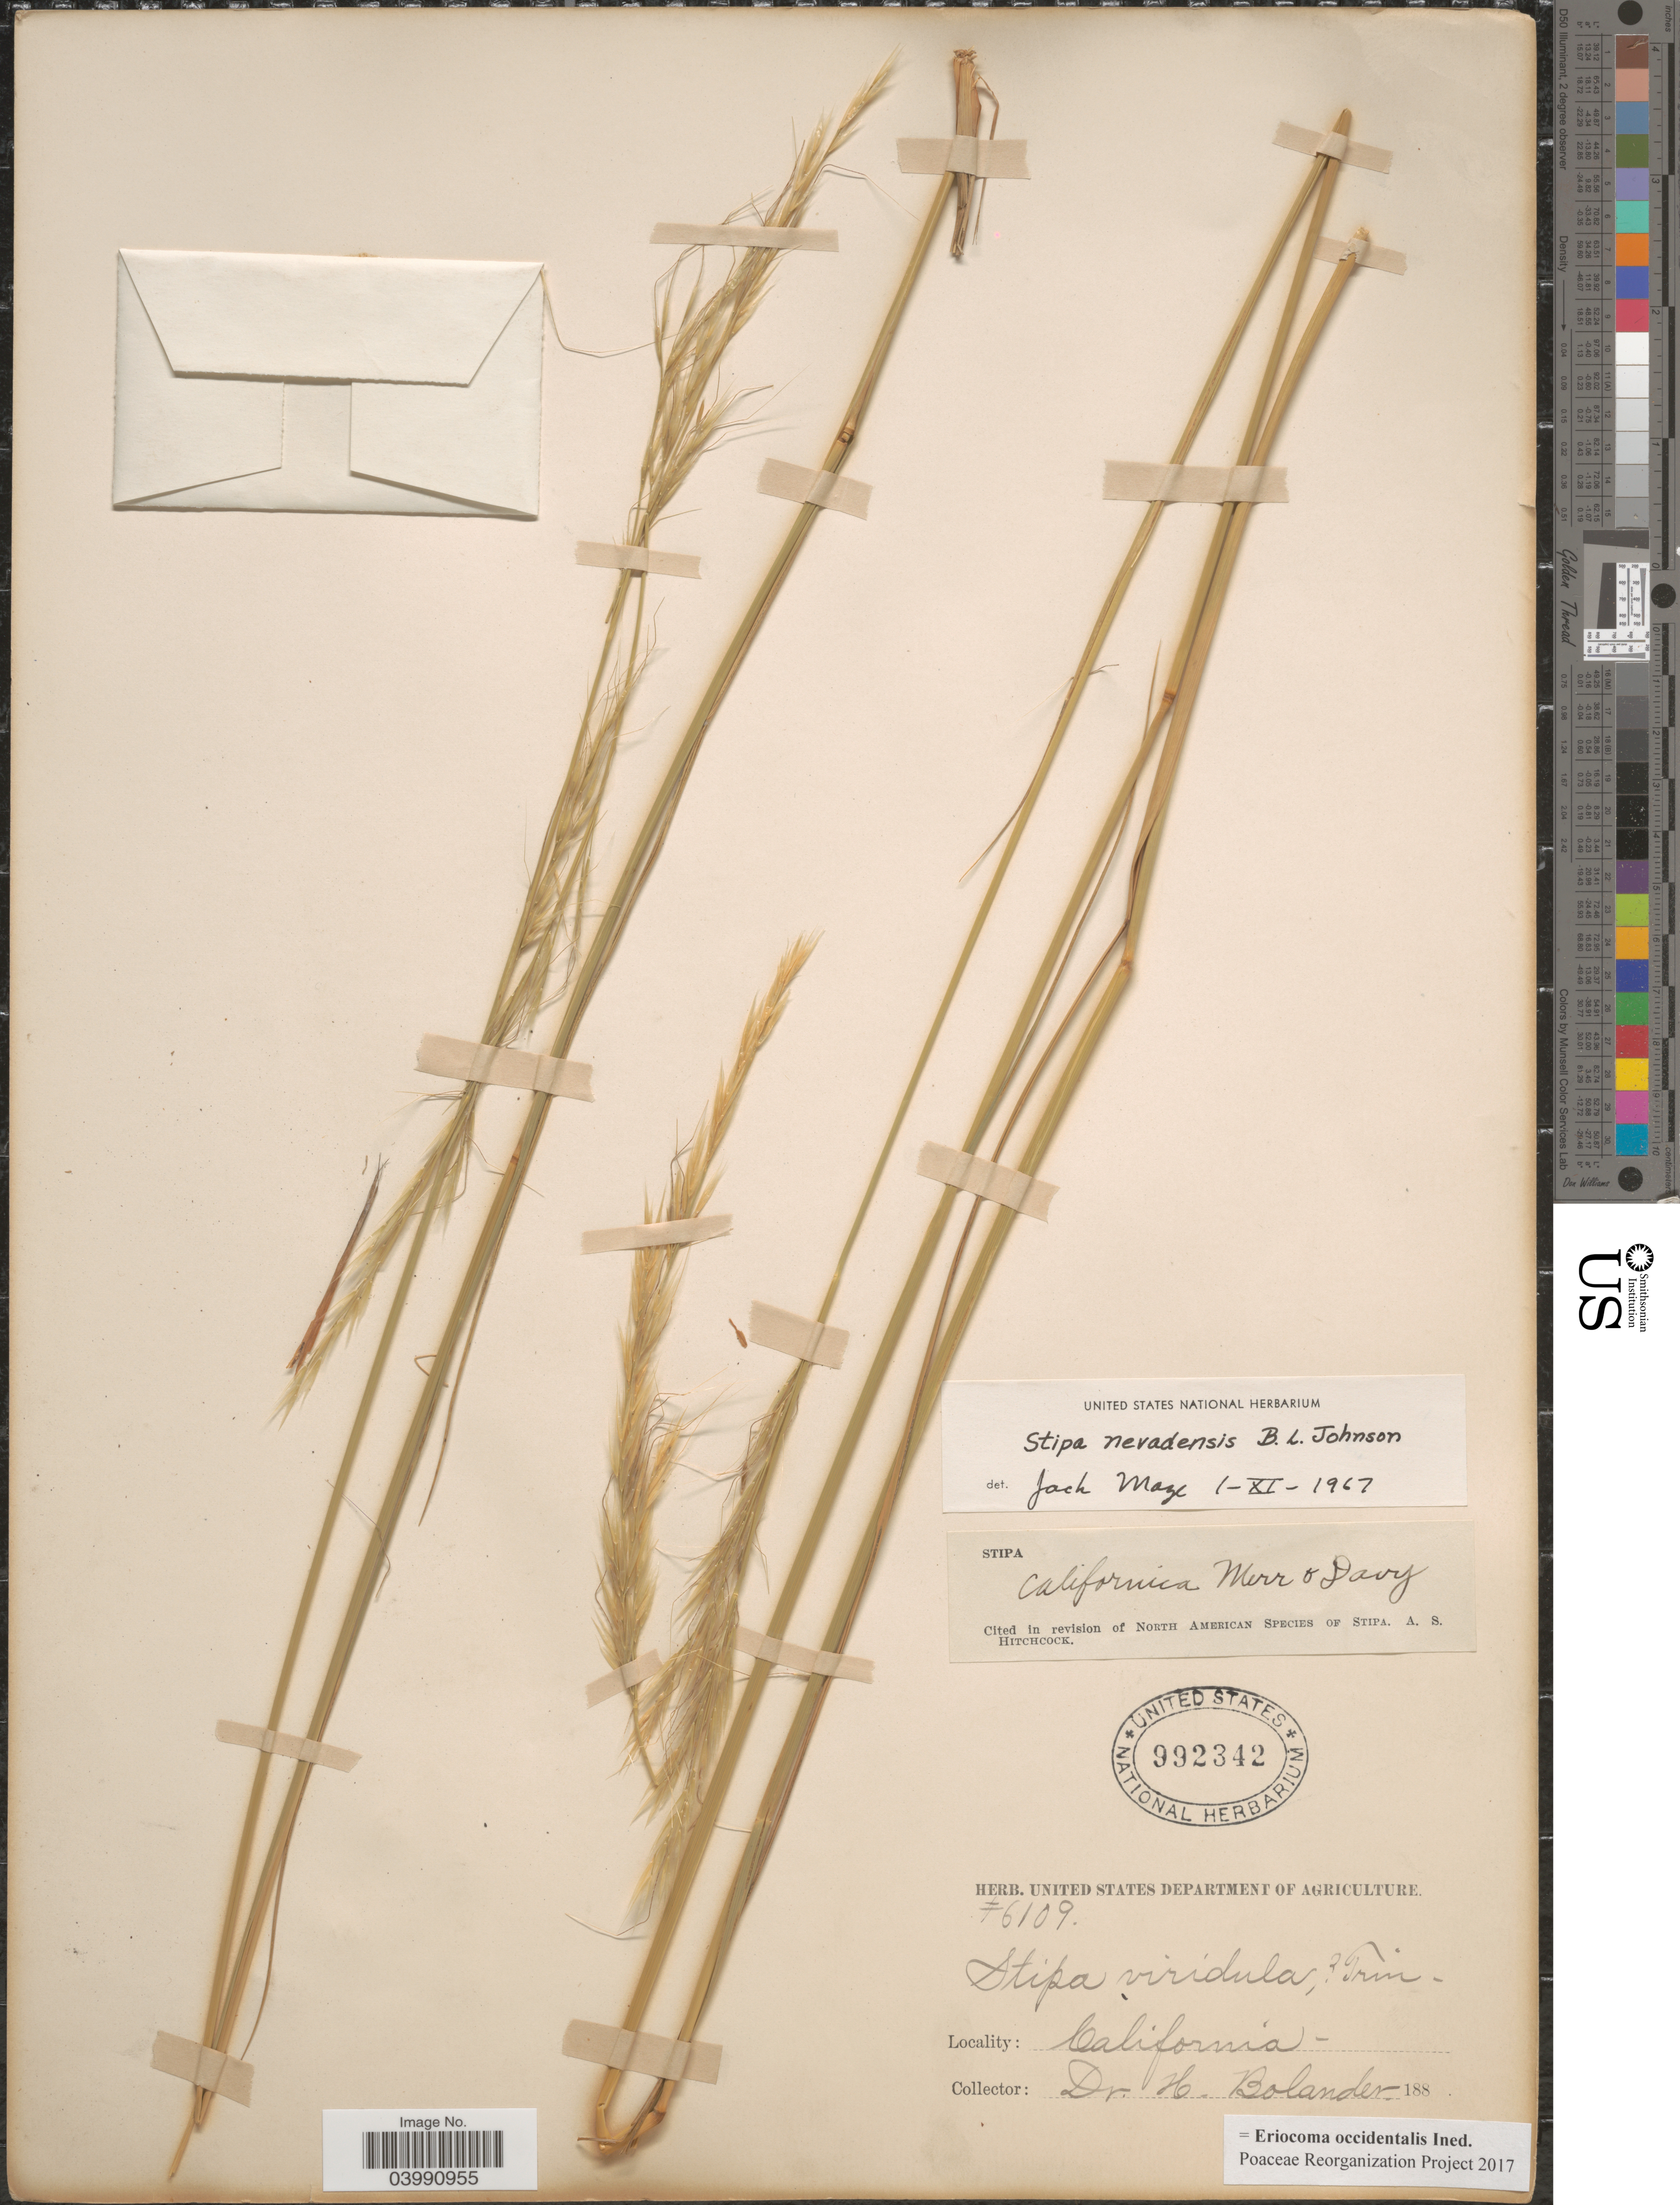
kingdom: Plantae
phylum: Tracheophyta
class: Liliopsida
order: Poales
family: Poaceae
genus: Eriocoma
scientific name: Eriocoma occidentalis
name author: (Thurb. ex S. Watson) Romasch.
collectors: H. Bolander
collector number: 6109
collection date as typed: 188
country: United States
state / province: California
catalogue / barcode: US 992342